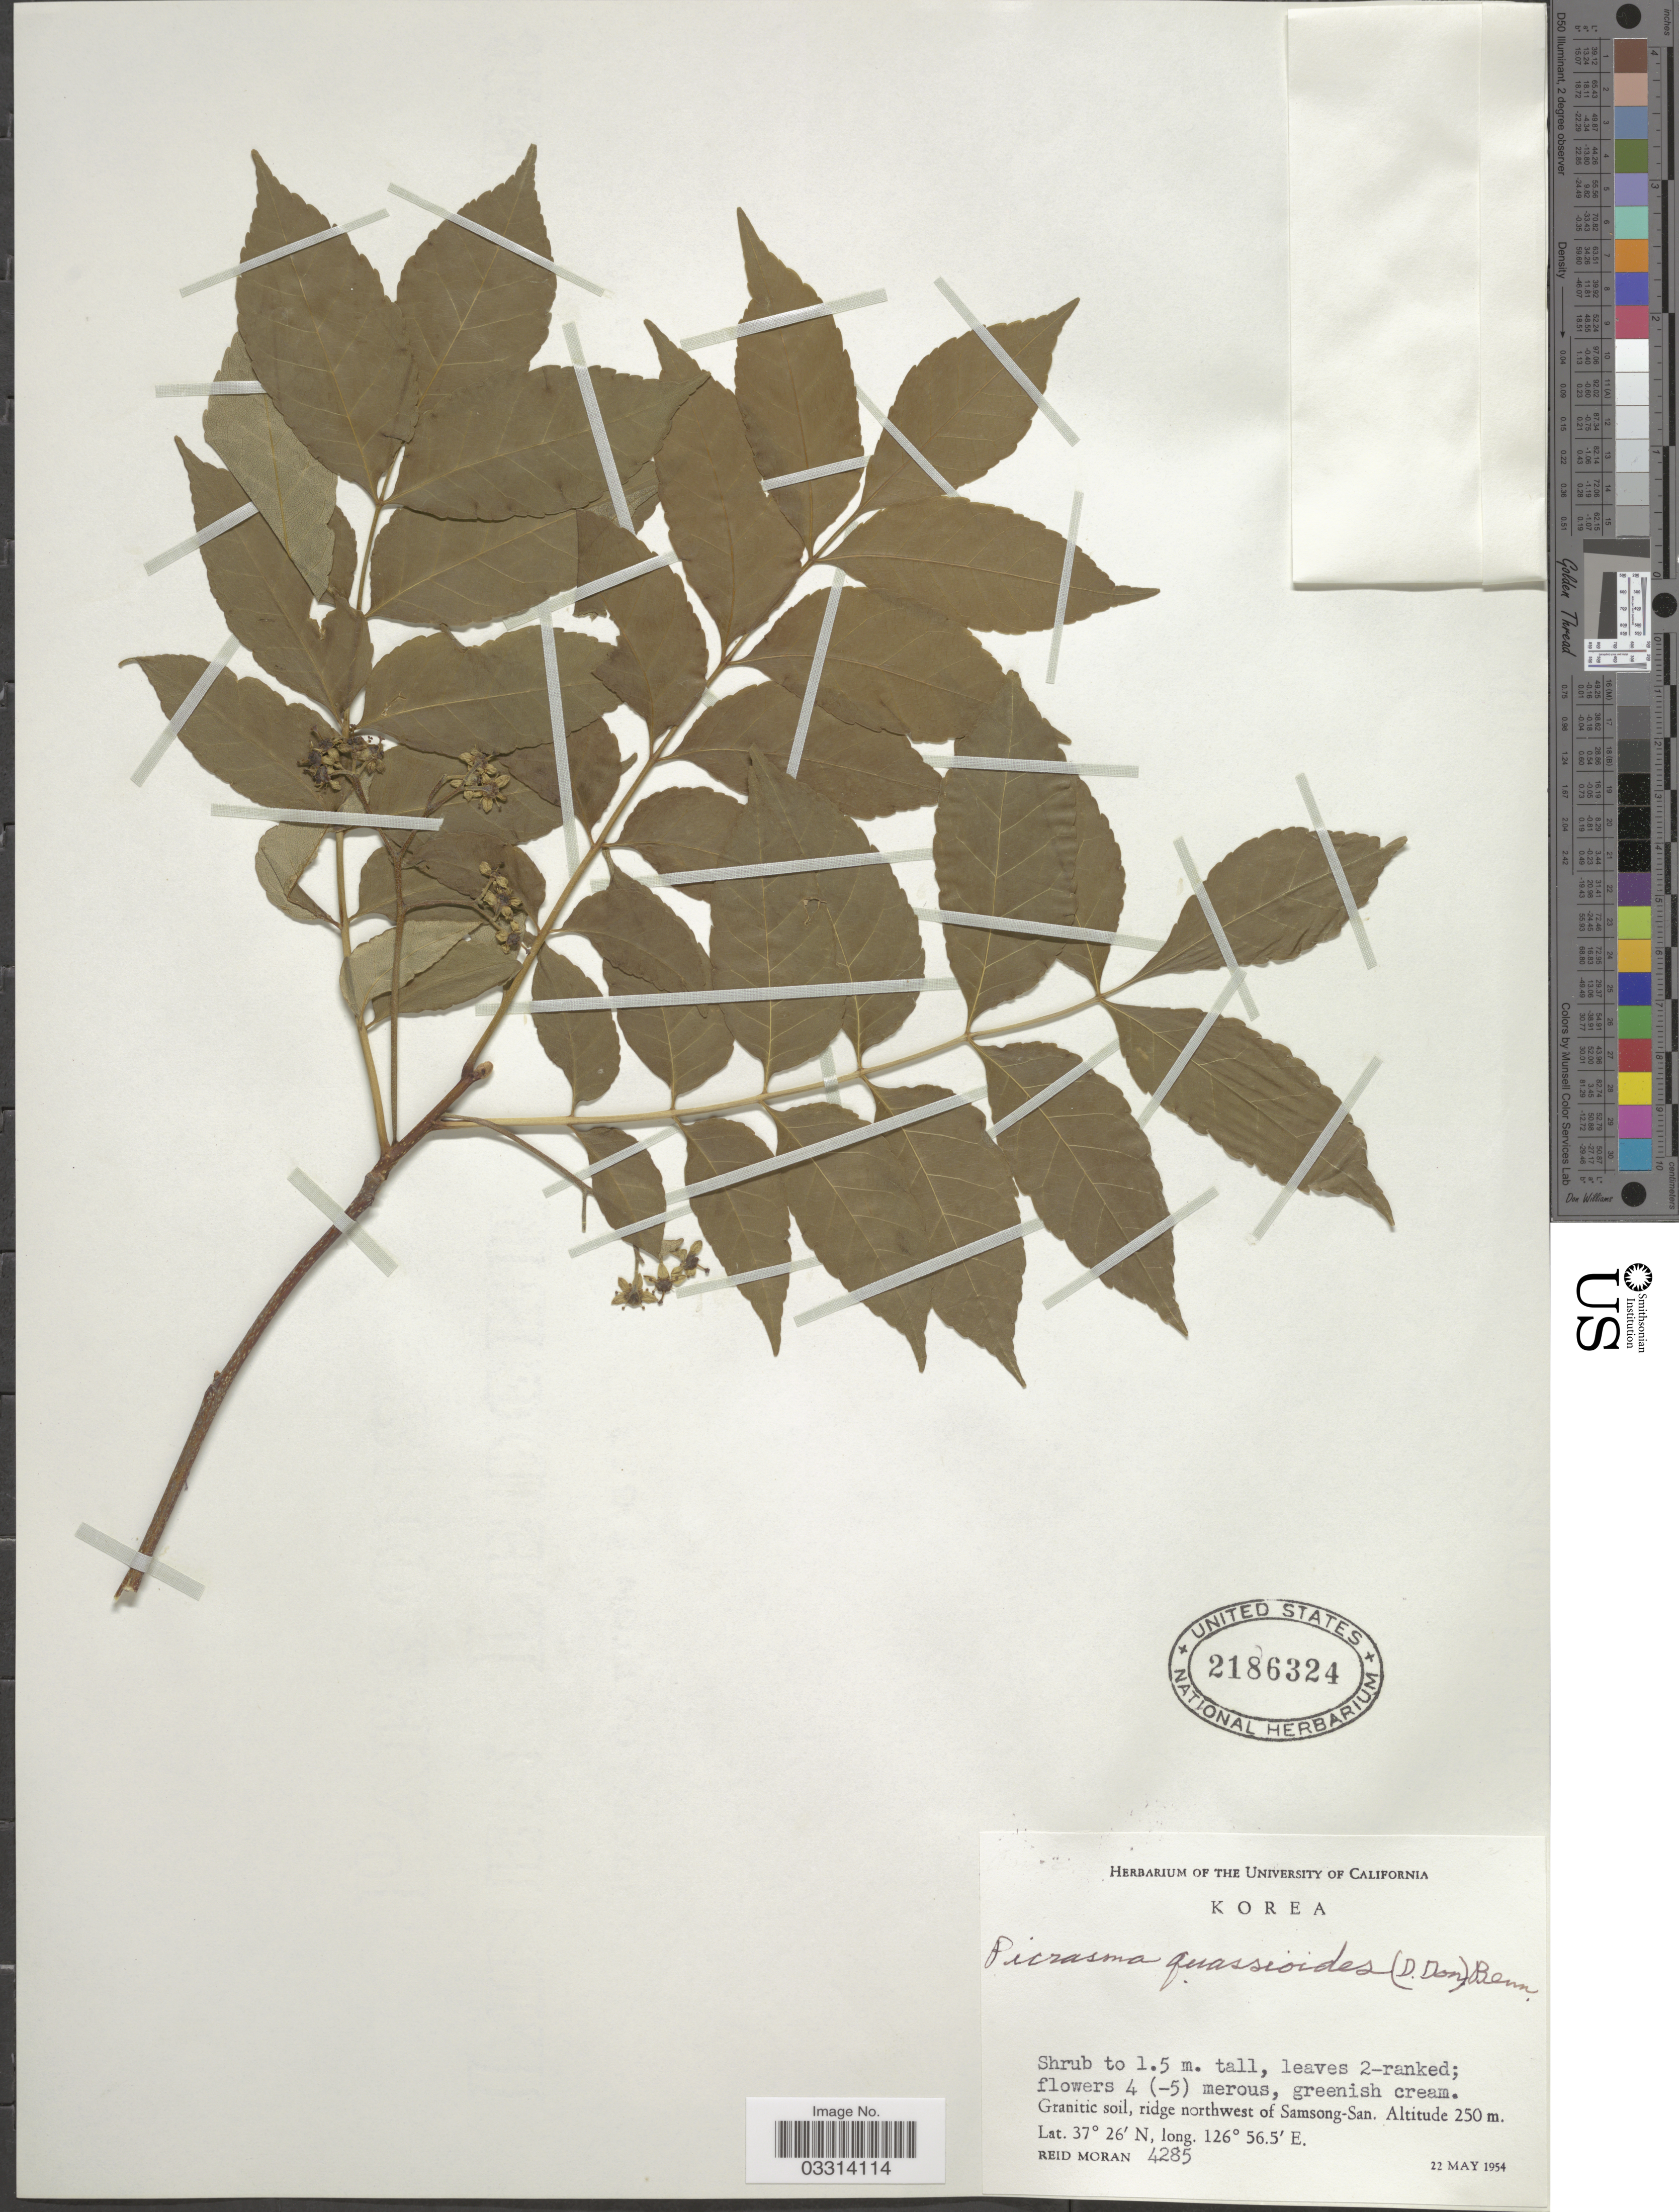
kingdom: Plantae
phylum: Tracheophyta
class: Magnoliopsida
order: Sapindales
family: Simaroubaceae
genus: Picrasma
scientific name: Picrasma quassioides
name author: (D. Don) Benn.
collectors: R. V. Moran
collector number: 4285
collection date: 1954-05-22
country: South Korea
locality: Granitic soil, ridge northwest of Samsong-San.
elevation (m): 250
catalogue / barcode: US 2186324